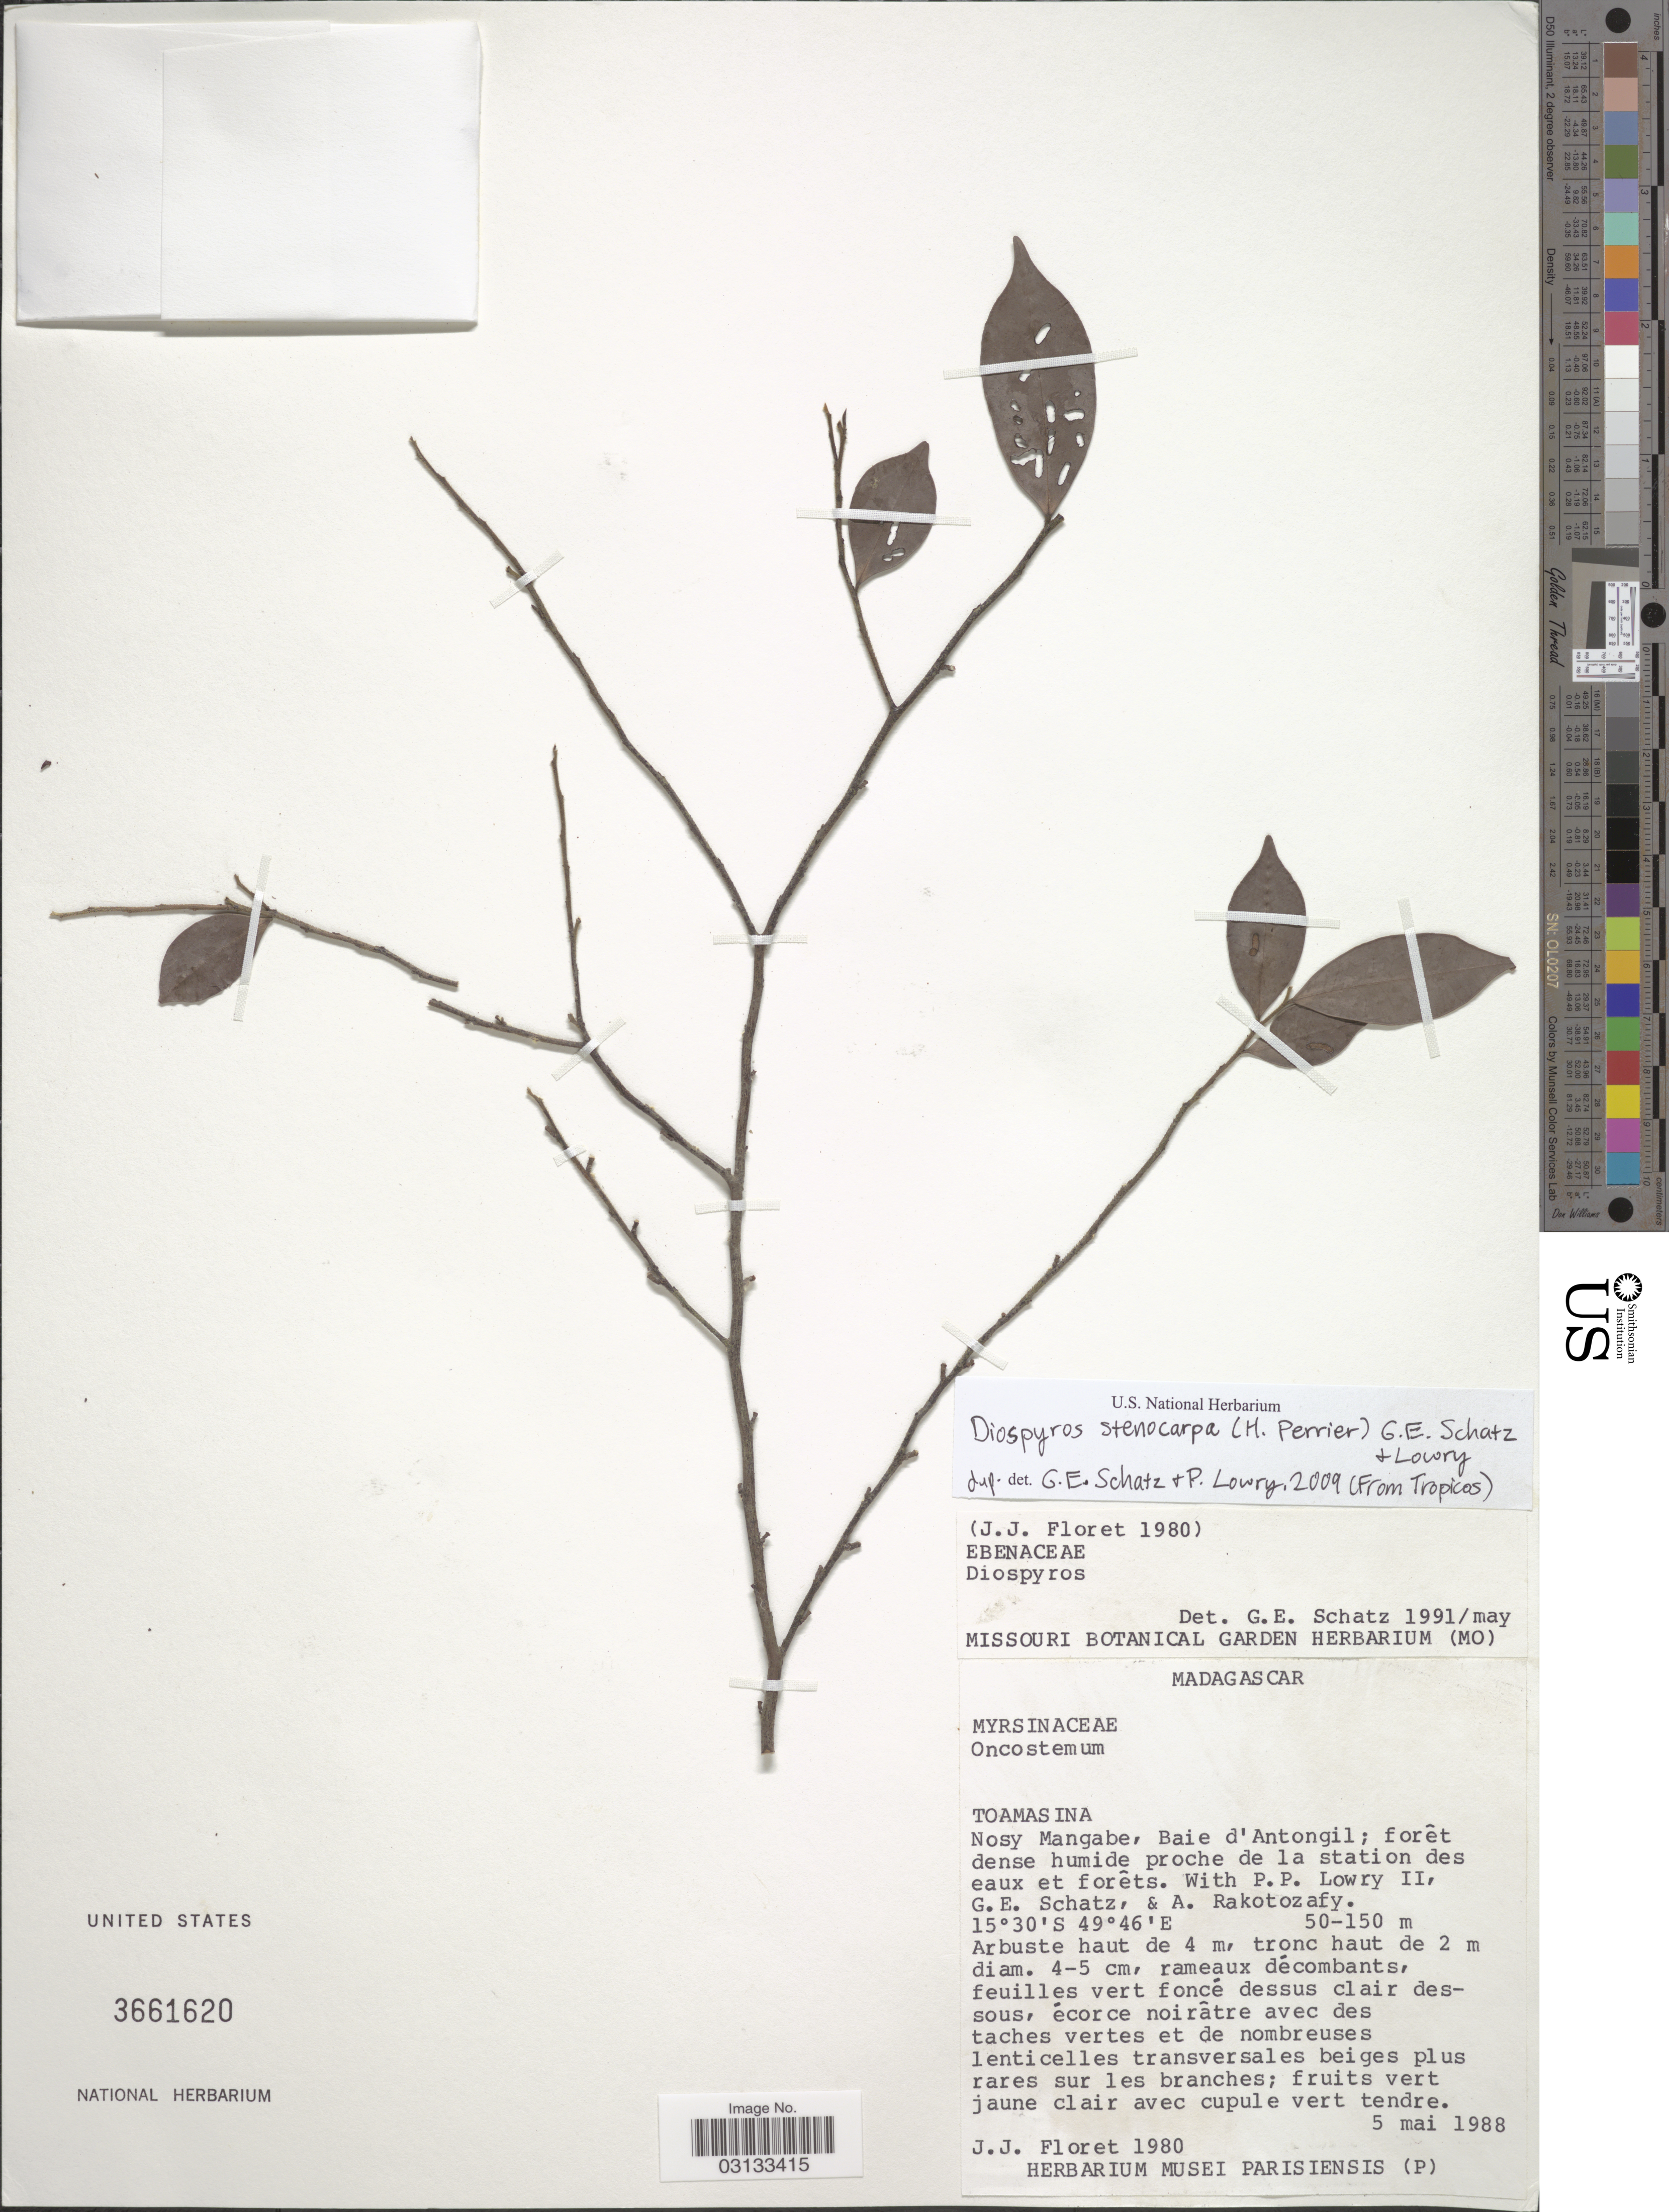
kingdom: Plantae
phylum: Tracheophyta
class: Magnoliopsida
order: Ericales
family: Ebenaceae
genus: Diospyros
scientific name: Diospyros stenocarpa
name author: (H. Perrier) G.E. Schatz & Lowry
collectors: J. Floret, P. P. Lowry, G. Schatz & A. Rakotozafy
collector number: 1980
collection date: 1988-05-05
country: Madagascar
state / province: Analanjirofo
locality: Nosy Mangabe, Baie d'Antongil; forêt dense humide proche de la station des eaux et forêts.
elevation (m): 50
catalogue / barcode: US 3661620